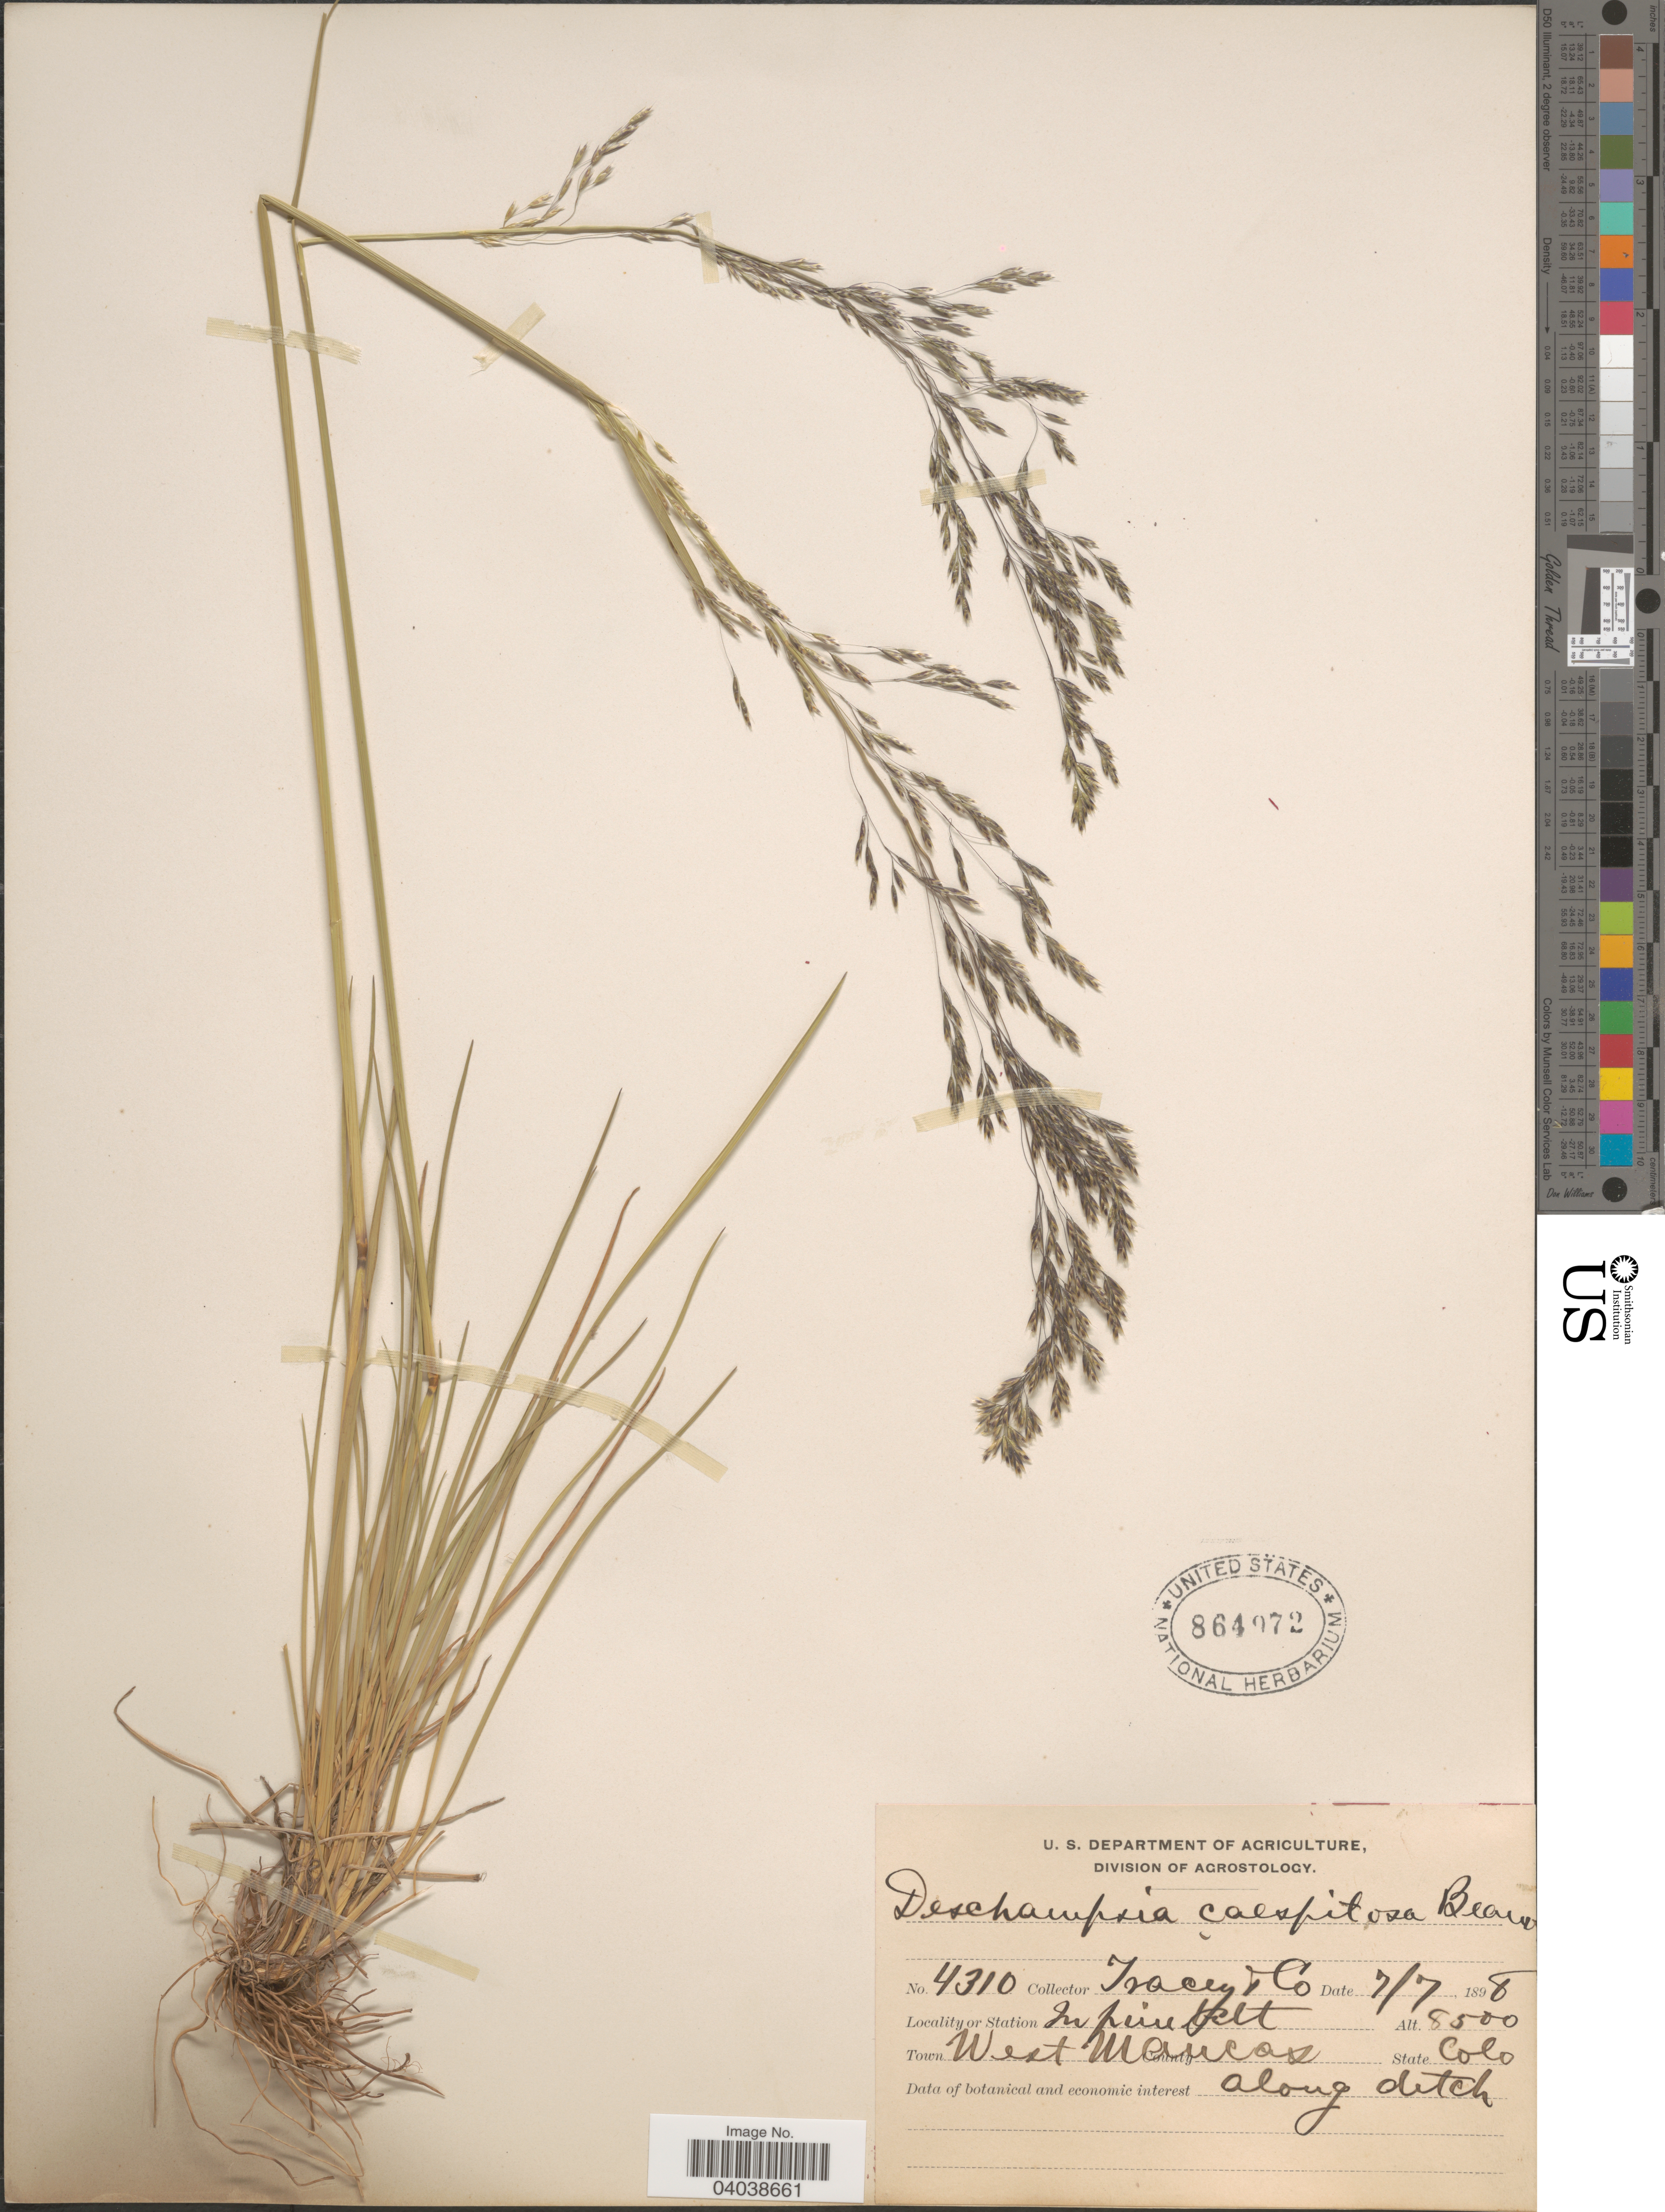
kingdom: Plantae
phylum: Tracheophyta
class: Liliopsida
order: Poales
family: Poaceae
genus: Deschampsia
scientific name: Deschampsia cespitosa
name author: (L.) P. Beauv.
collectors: Tracey & et al.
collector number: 4310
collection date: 1898-07-07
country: United States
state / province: Colorado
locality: Town West Mancos.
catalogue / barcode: US 864972